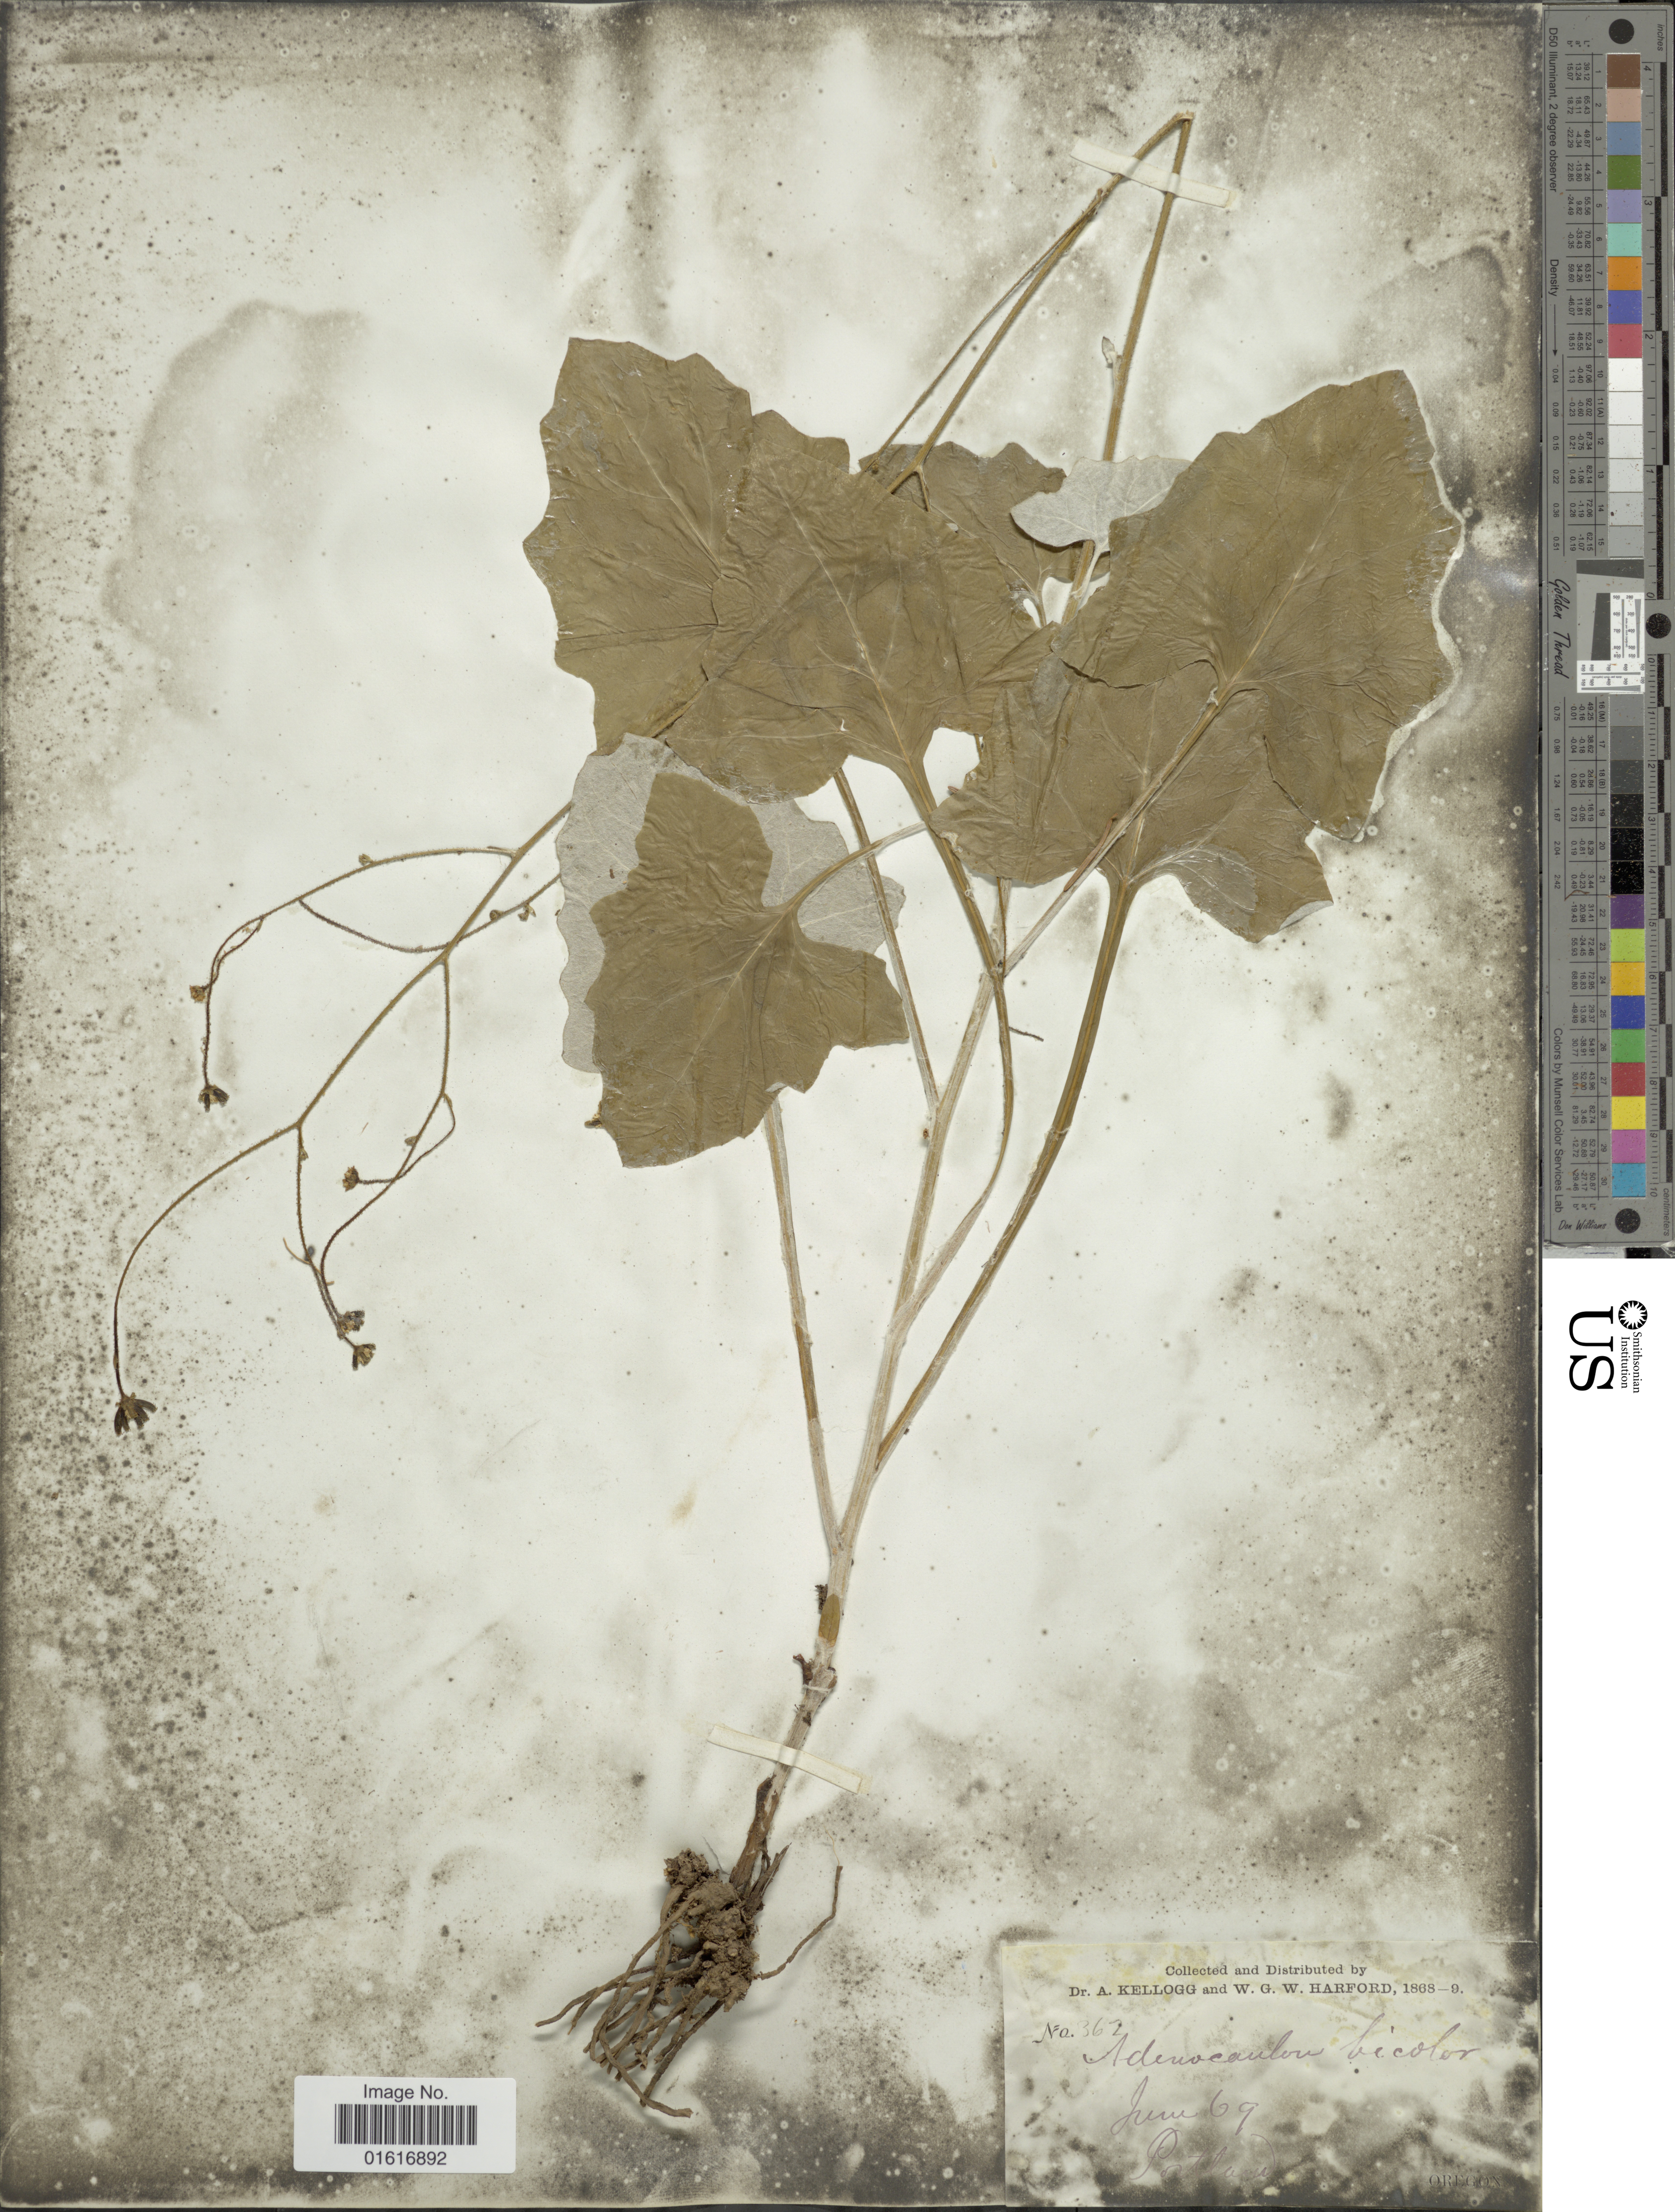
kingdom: Plantae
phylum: Tracheophyta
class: Magnoliopsida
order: Asterales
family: Asteraceae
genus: Adenocaulon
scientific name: Adenocaulon bicolor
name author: Hook.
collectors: A. Kellog & W. G. W. Harford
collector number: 362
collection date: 1869-06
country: United States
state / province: Oregon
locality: Portland